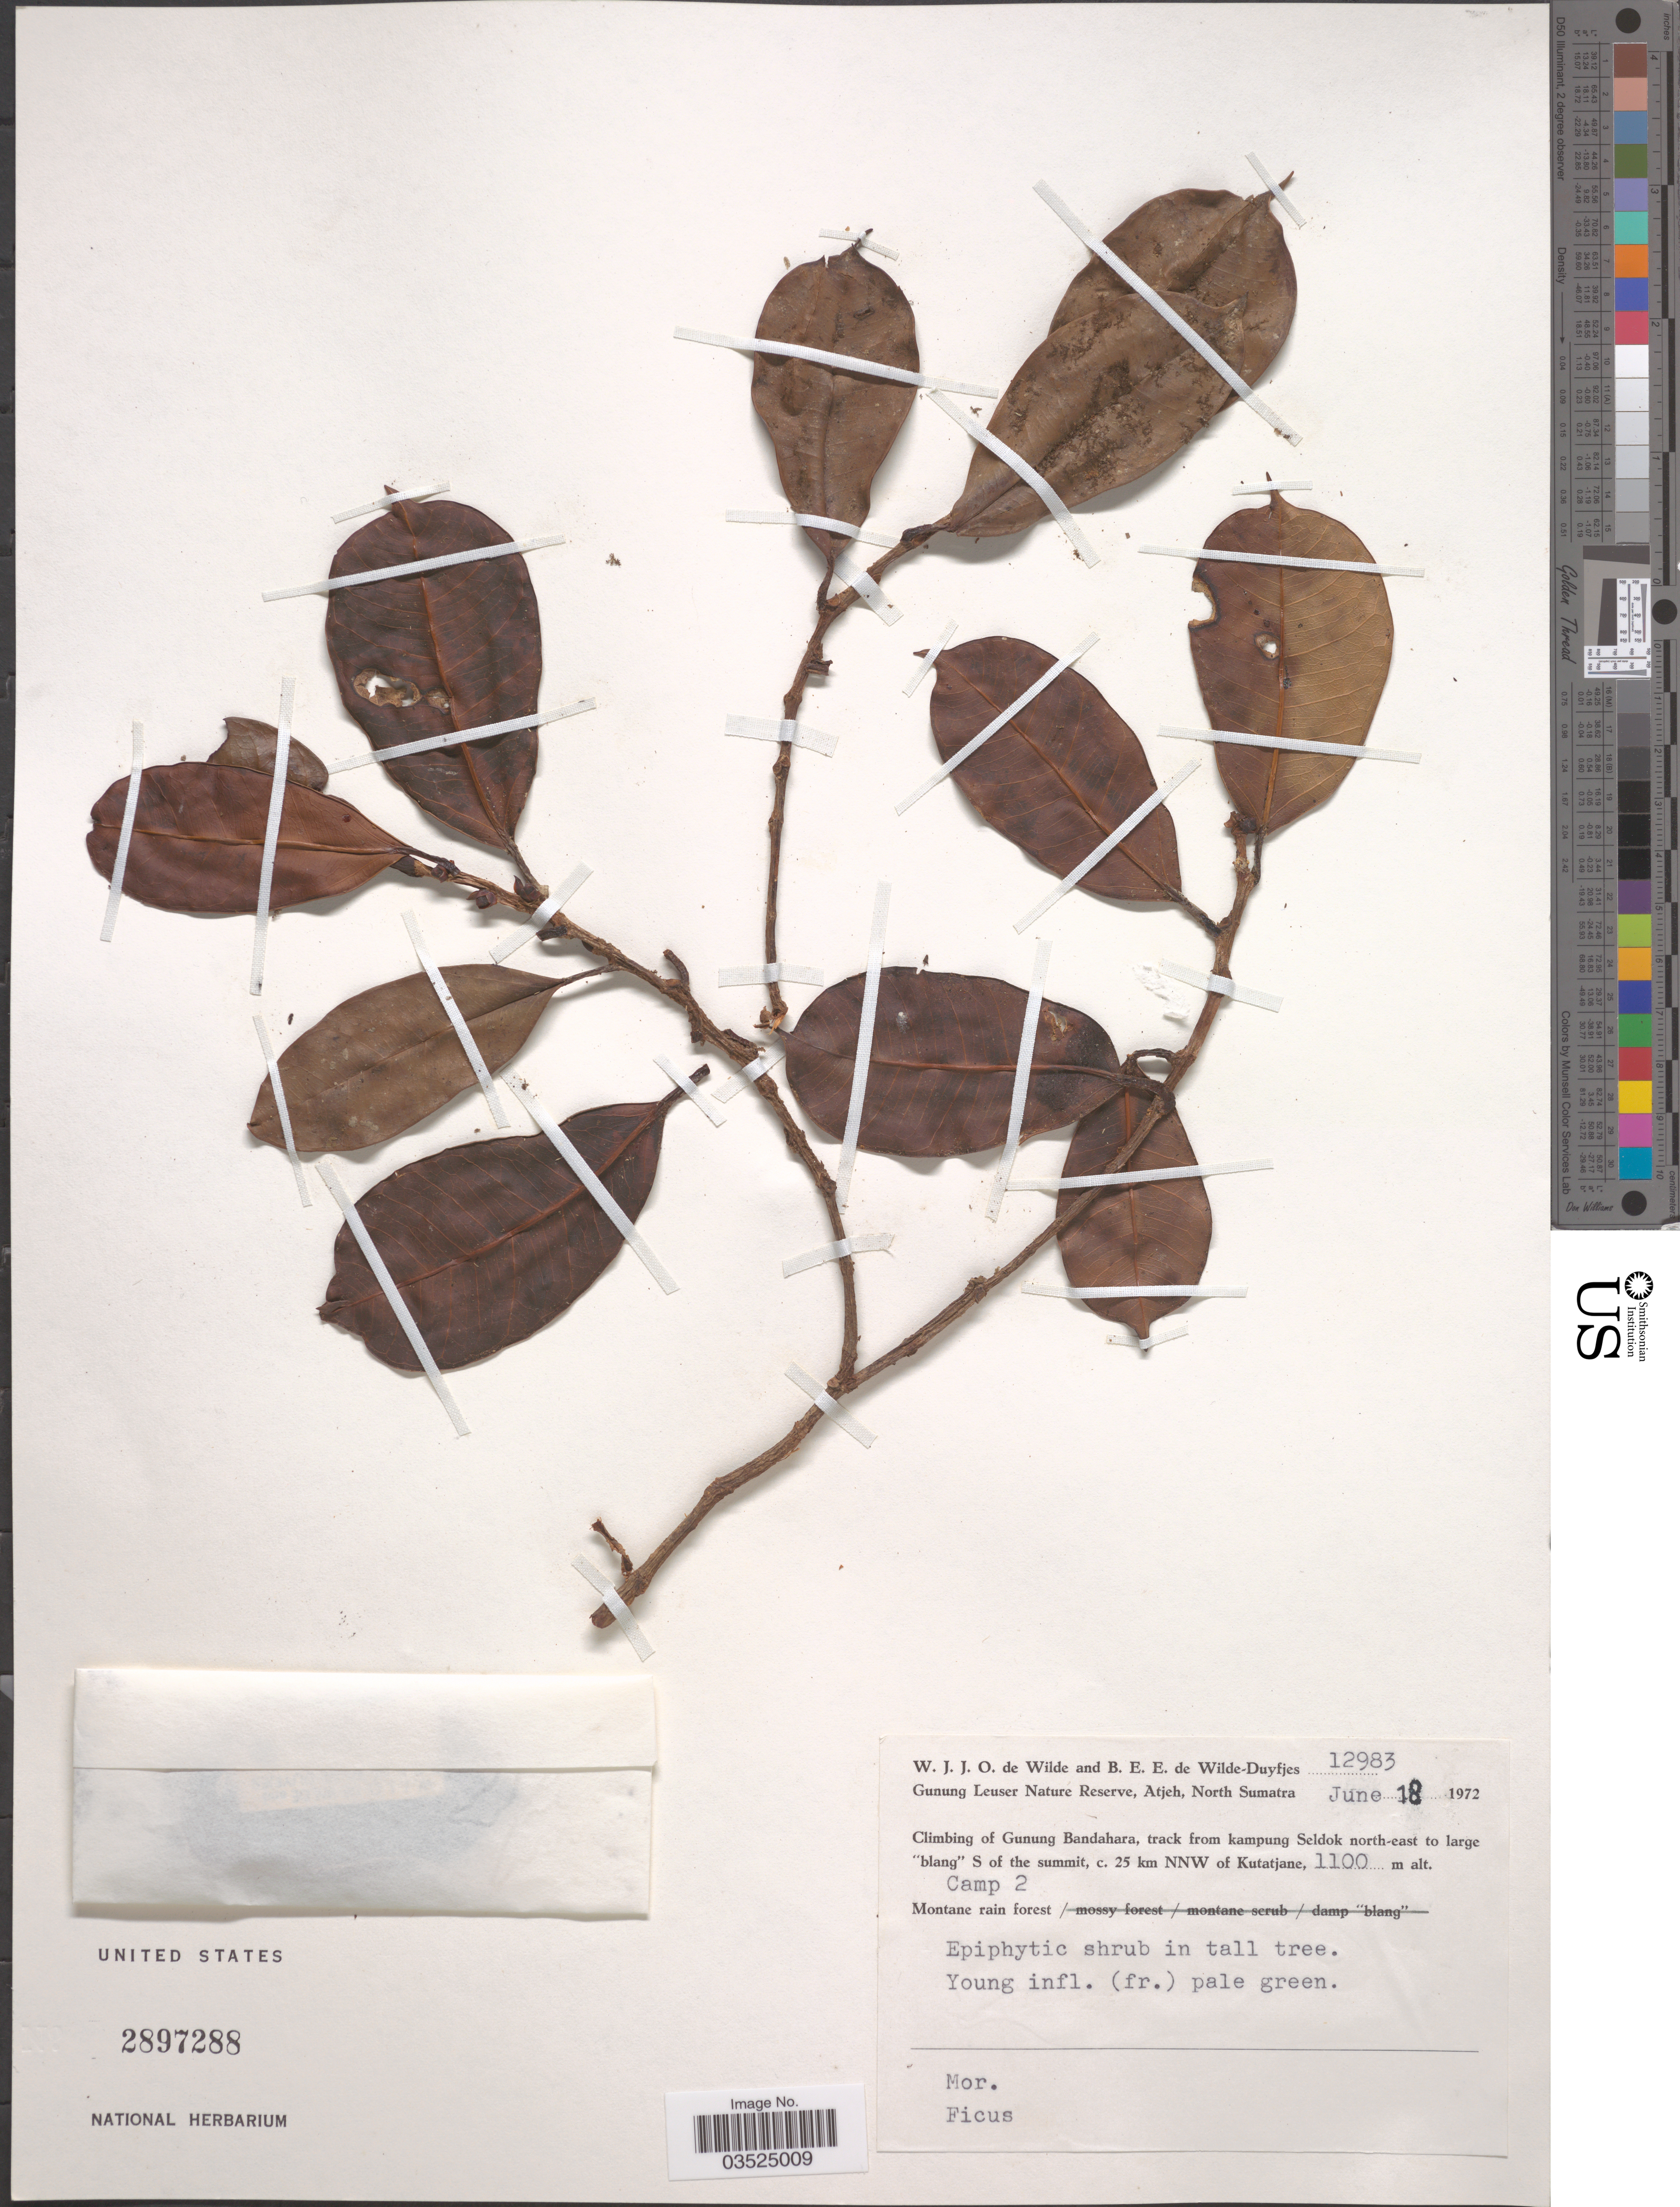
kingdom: Plantae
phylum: Tracheophyta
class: Magnoliopsida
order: Rosales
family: Moraceae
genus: Ficus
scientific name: Ficus sp.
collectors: W. J. de Wilde & B. E. de Wilde-Duyfjes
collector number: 12983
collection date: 1972-06-18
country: Indonesia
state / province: Sumatra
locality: Gunung Leuser Nature Reserve, Atjeh, North Sumatra. Climbing of Gunung Bandahara, track from kampung Seldok north-east to large 'blang' S of the summit, c. 25 km NNW of Kutatjane. Camp 2.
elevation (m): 1100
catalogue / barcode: US 2897288